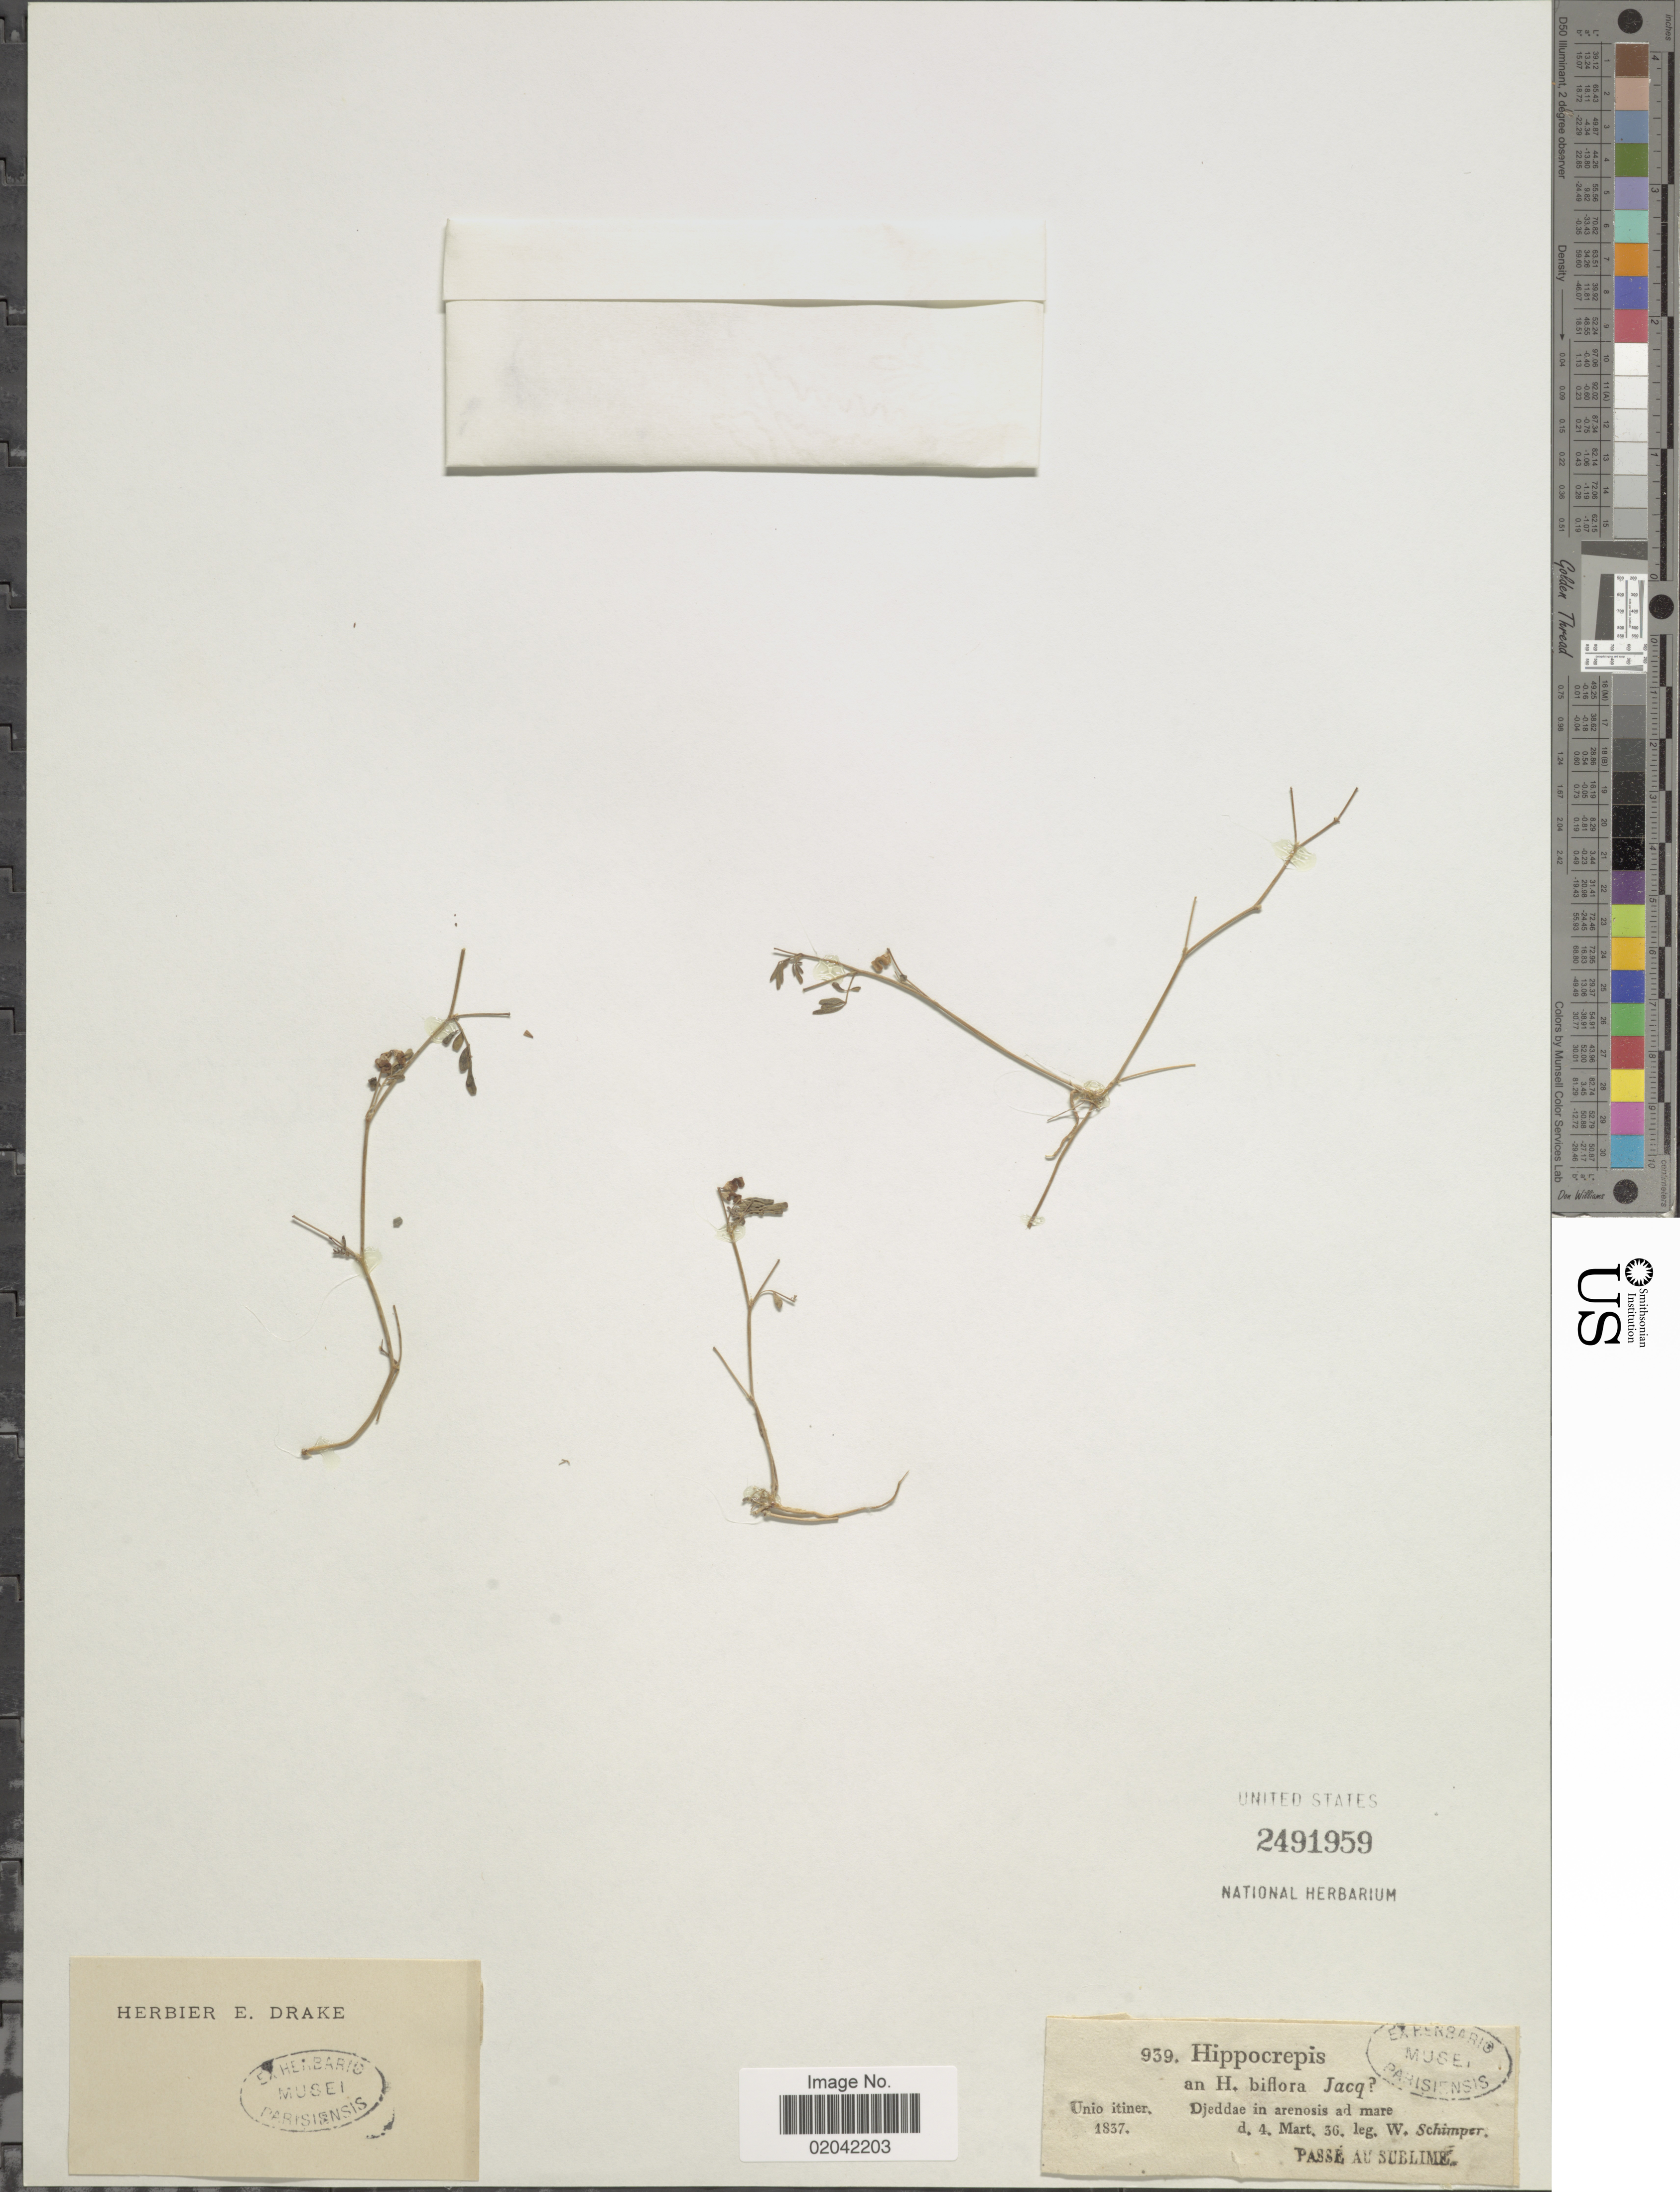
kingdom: Plantae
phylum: Tracheophyta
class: Magnoliopsida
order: Fabales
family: Fabaceae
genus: Hippocrepis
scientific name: Hippocrepis biflora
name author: Spreng.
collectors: W. Schimper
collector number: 939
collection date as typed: Transcribed d/m/y: 4/3/36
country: Saudi Arabia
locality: Djeddae in arenosis ad mare. Passe Au Sublime. Unio itiner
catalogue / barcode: US 2491959